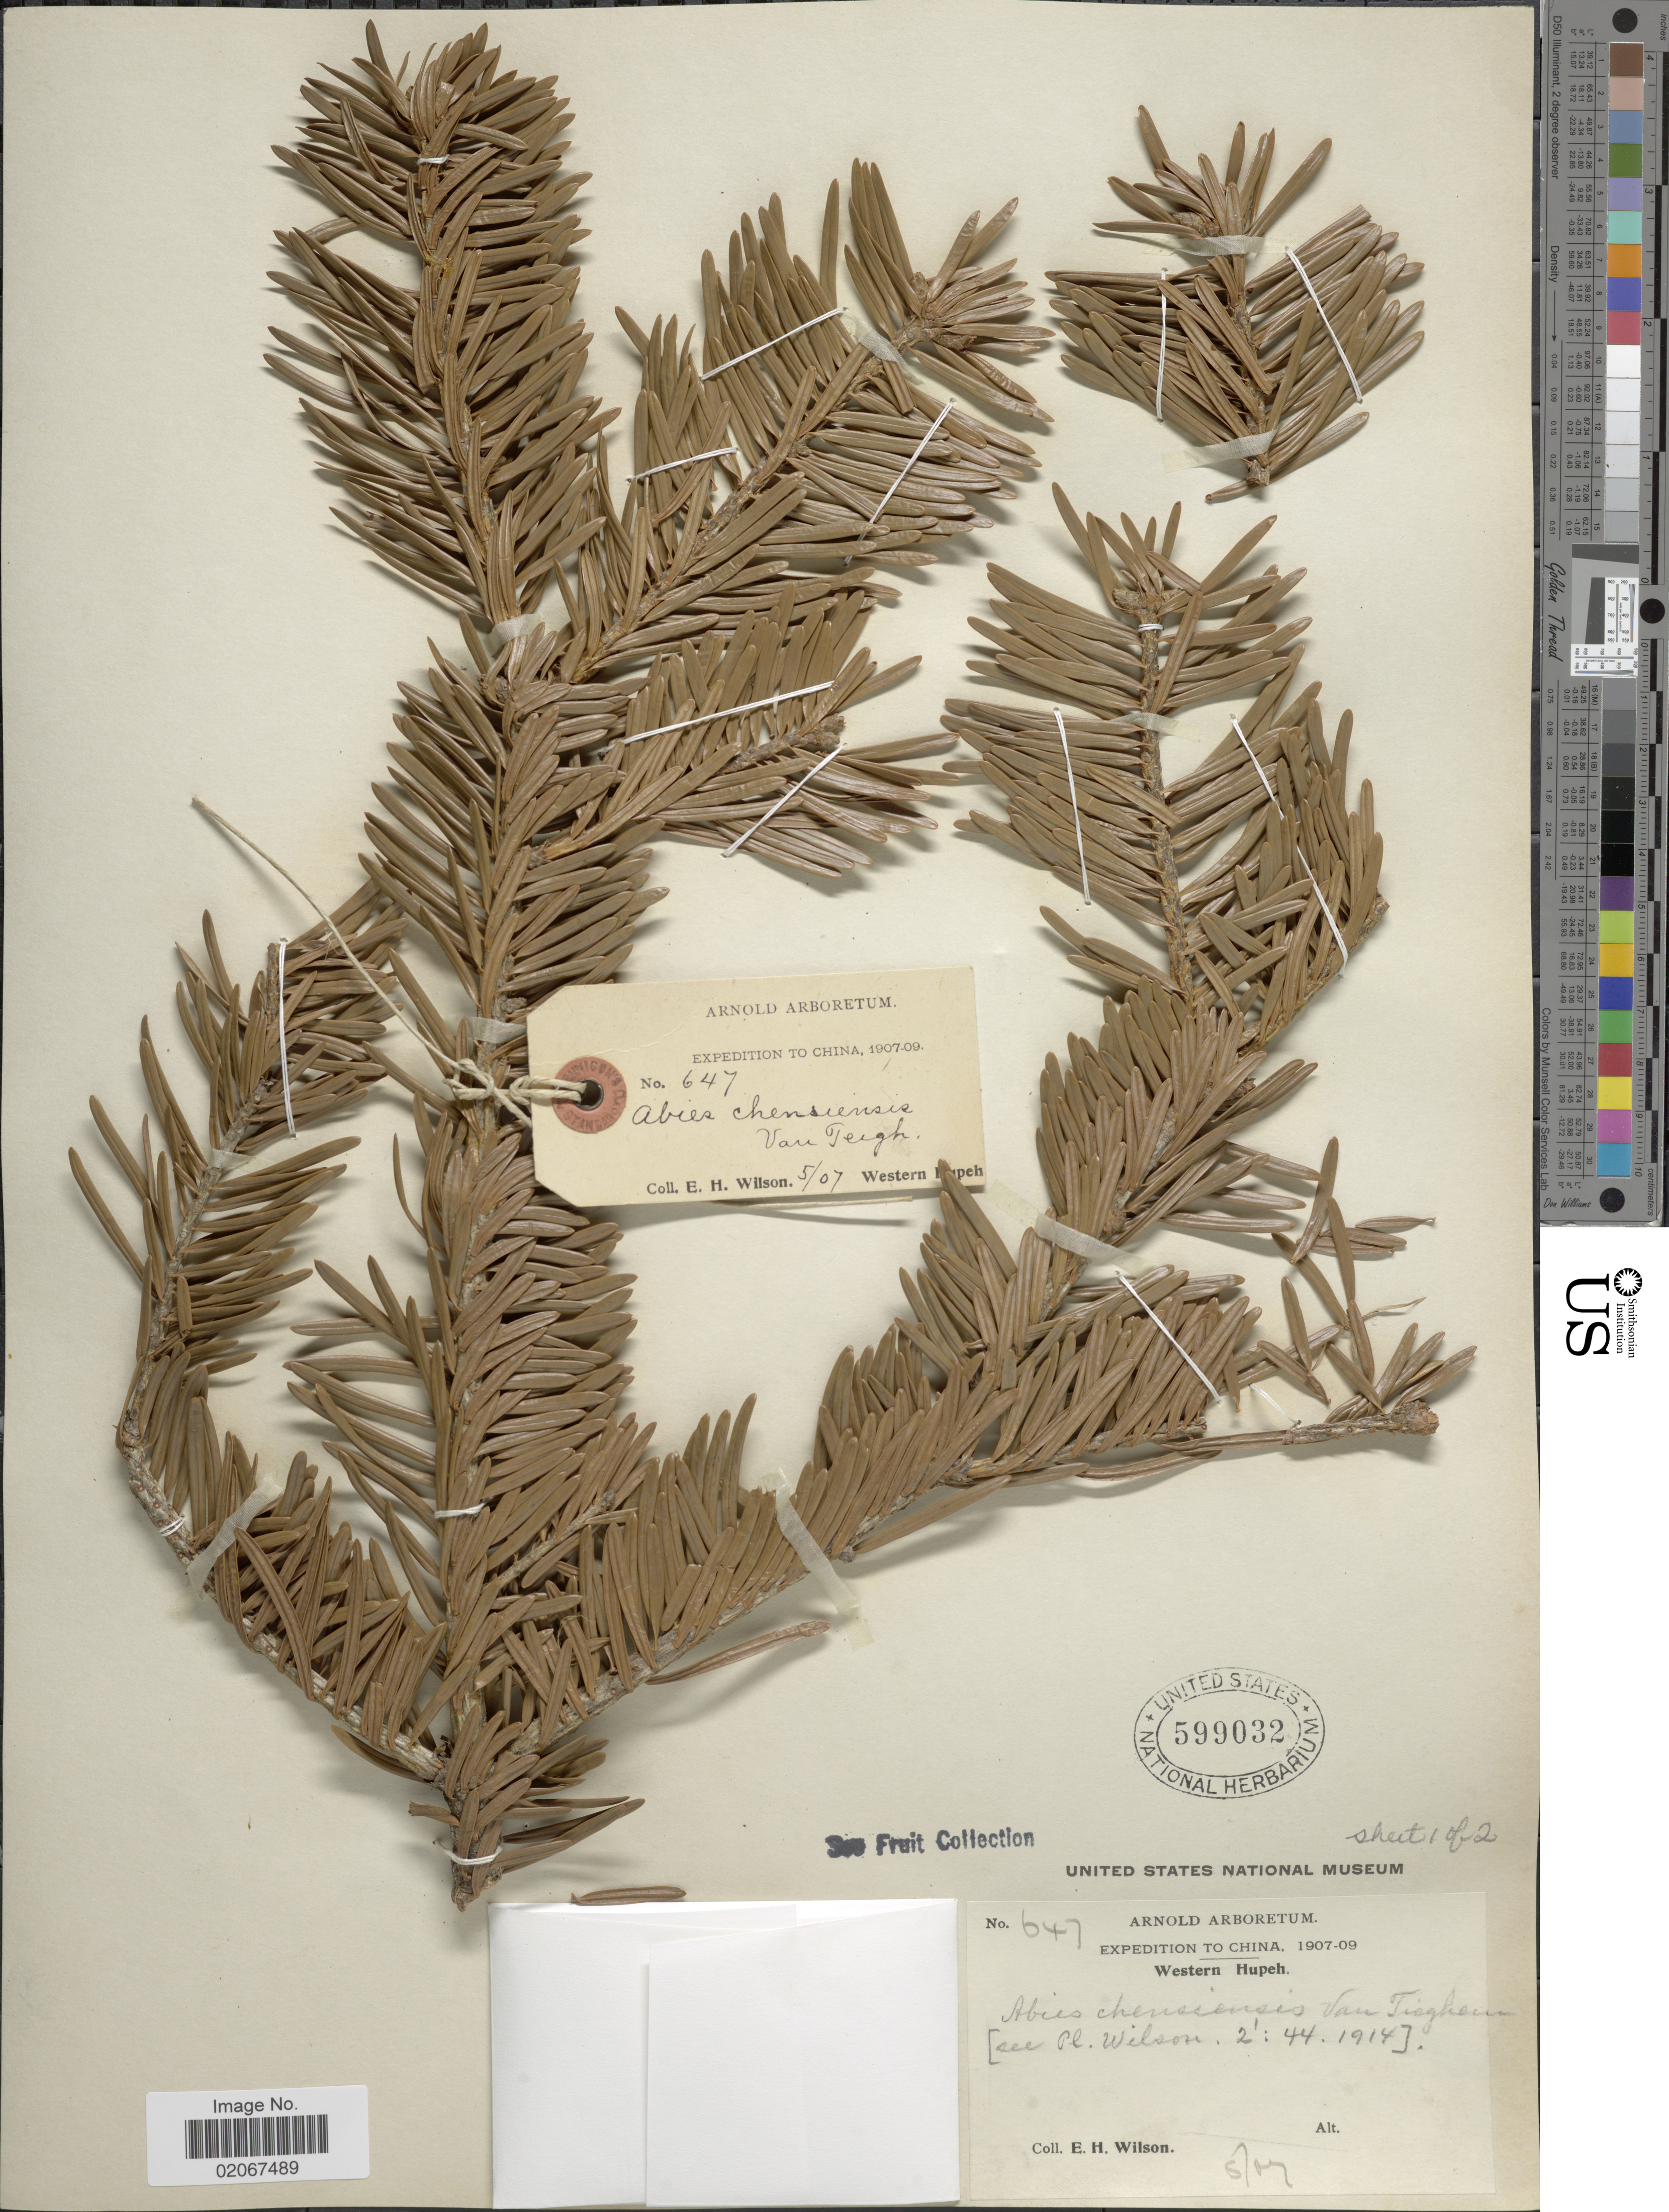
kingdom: Plantae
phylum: Tracheophyta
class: Pinopsida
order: Pinales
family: Pinaceae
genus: Abies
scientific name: Abies chensiensis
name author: Tiegh.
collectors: E. Wilson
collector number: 647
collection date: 1907-05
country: China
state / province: Hubei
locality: Western Hupeh. China.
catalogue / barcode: US 599032